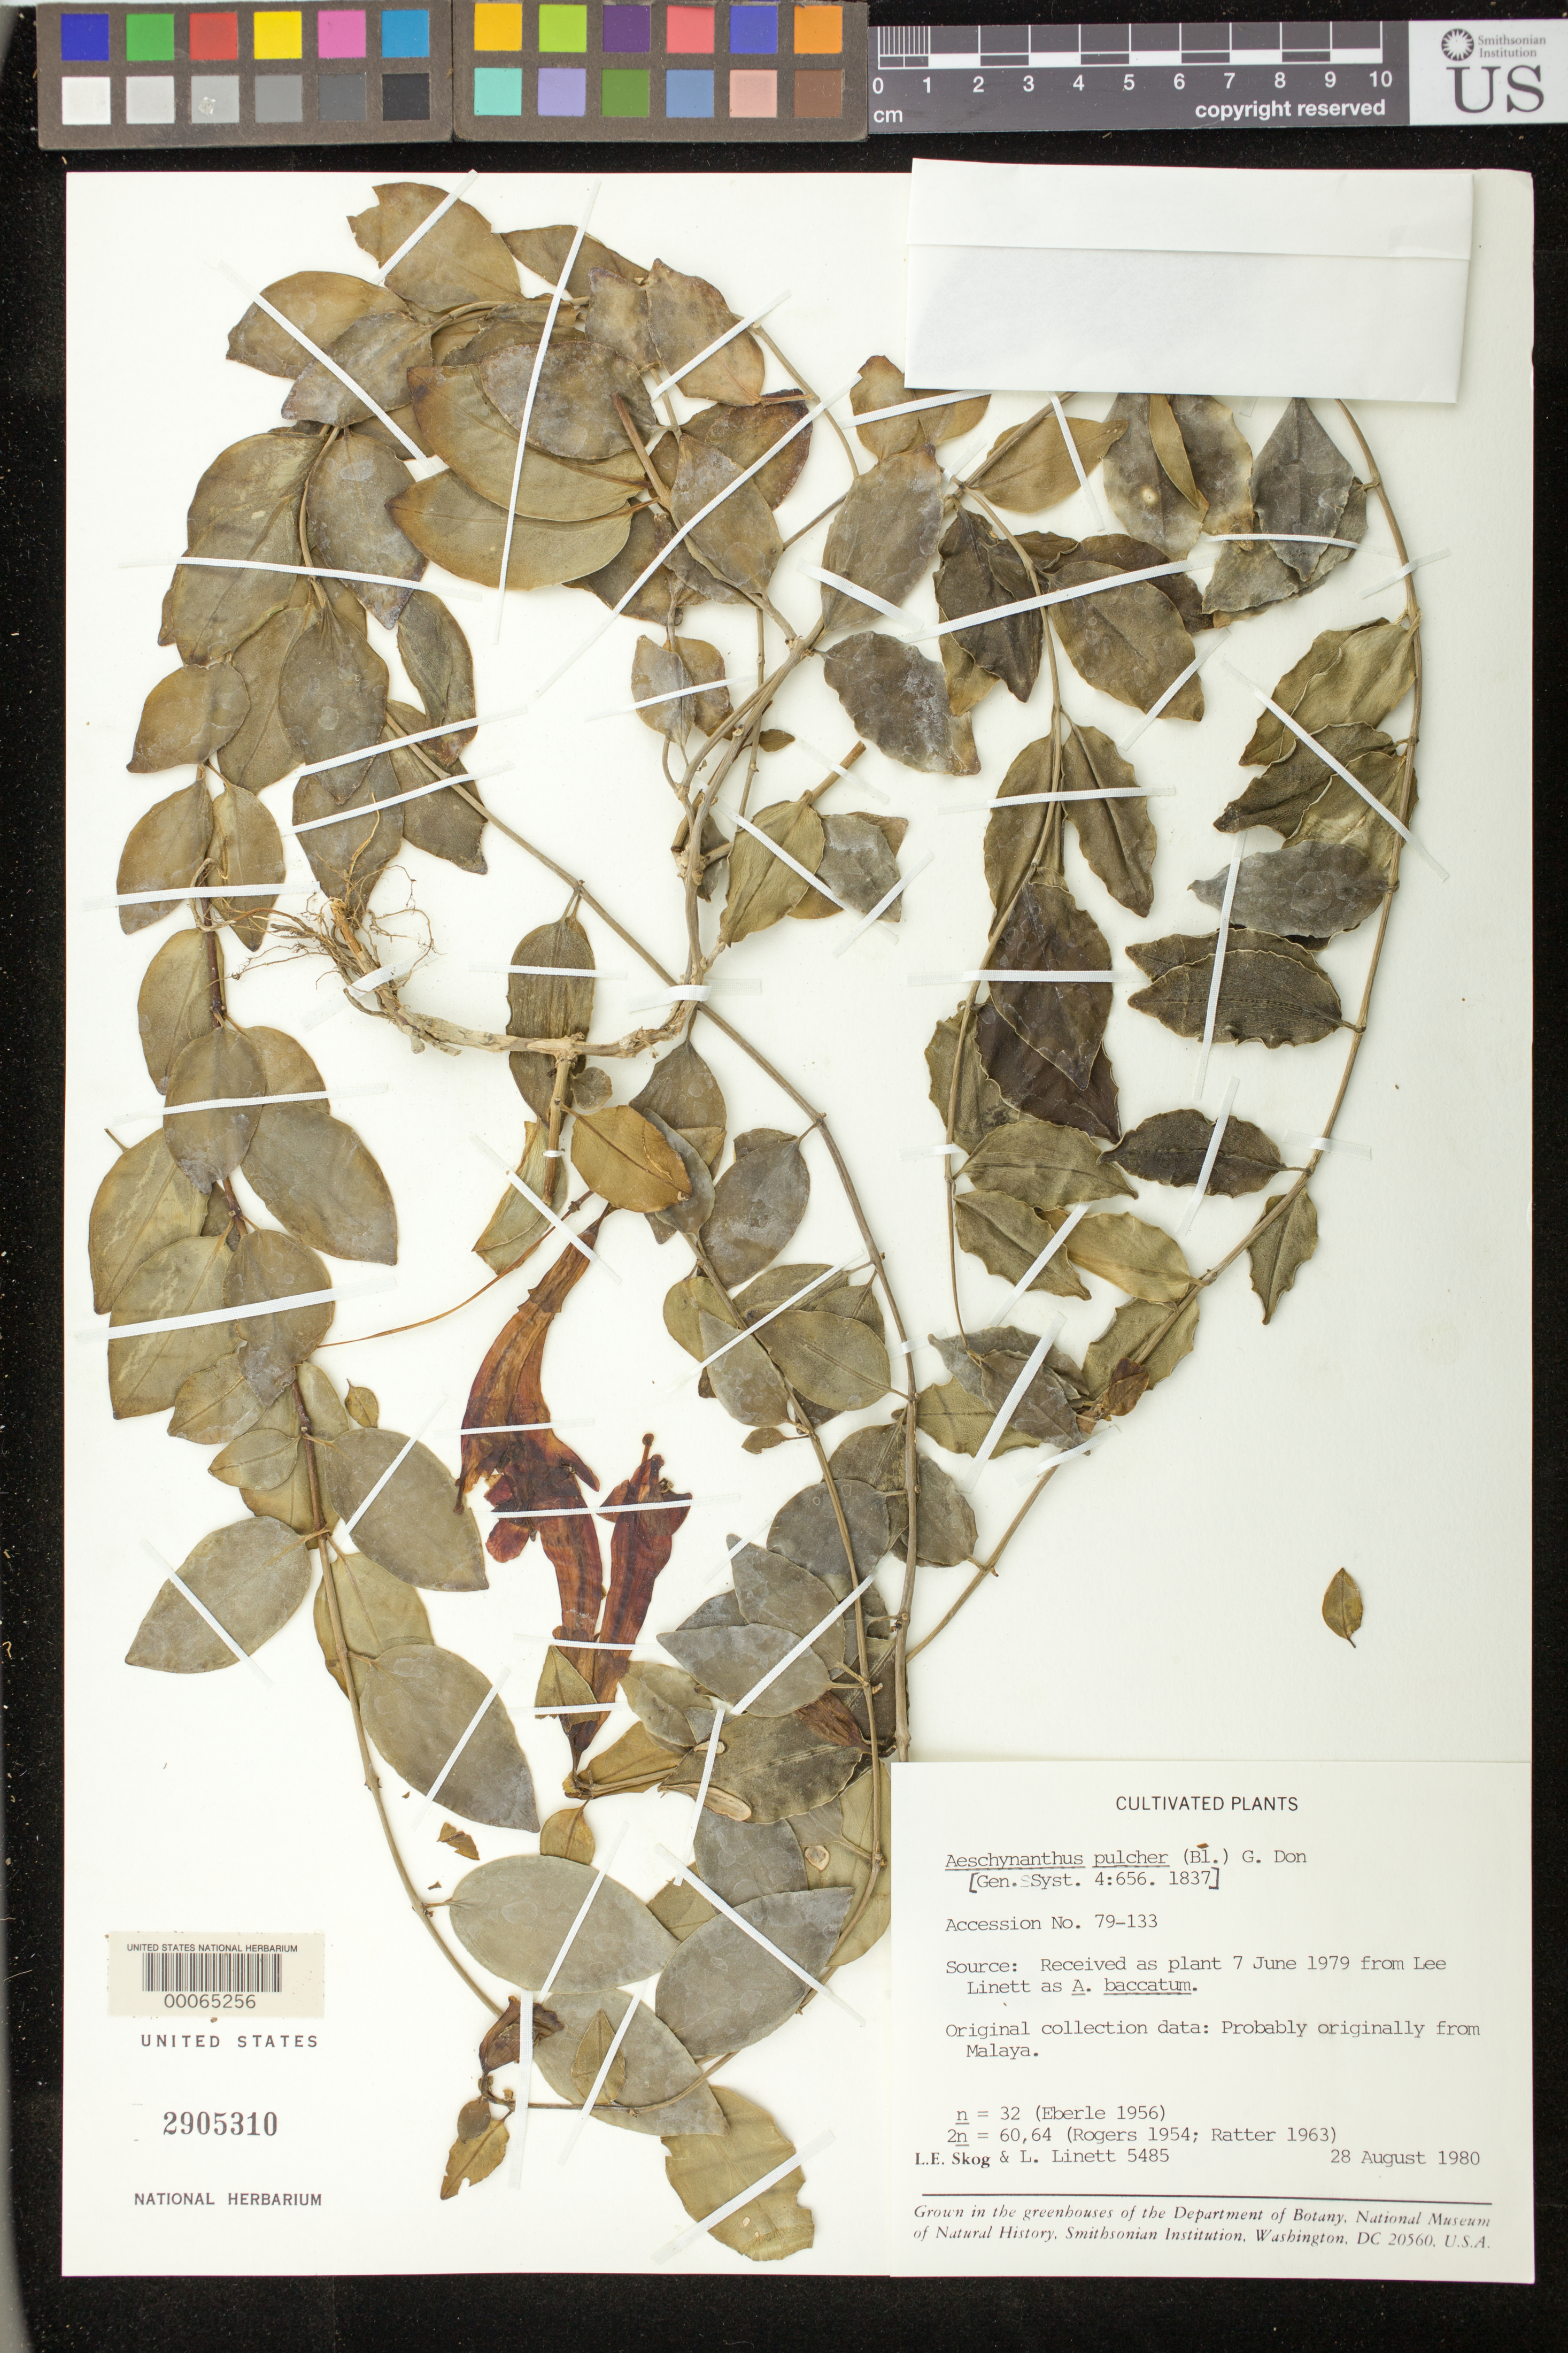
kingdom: Plantae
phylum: Tracheophyta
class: Magnoliopsida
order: Lamiales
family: Gesneriaceae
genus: Aeschynanthus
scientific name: Aeschynanthus pulcher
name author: (Blume) G. Don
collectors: L. E. Skog & L. Linett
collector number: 5485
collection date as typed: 28 Aug 1980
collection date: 1980-08-28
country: United States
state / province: District of Columbia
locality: [Cultivated] U.S.A., District of Columbia, greenhouse at US [orig. Malaysia?]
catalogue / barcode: US 2905310